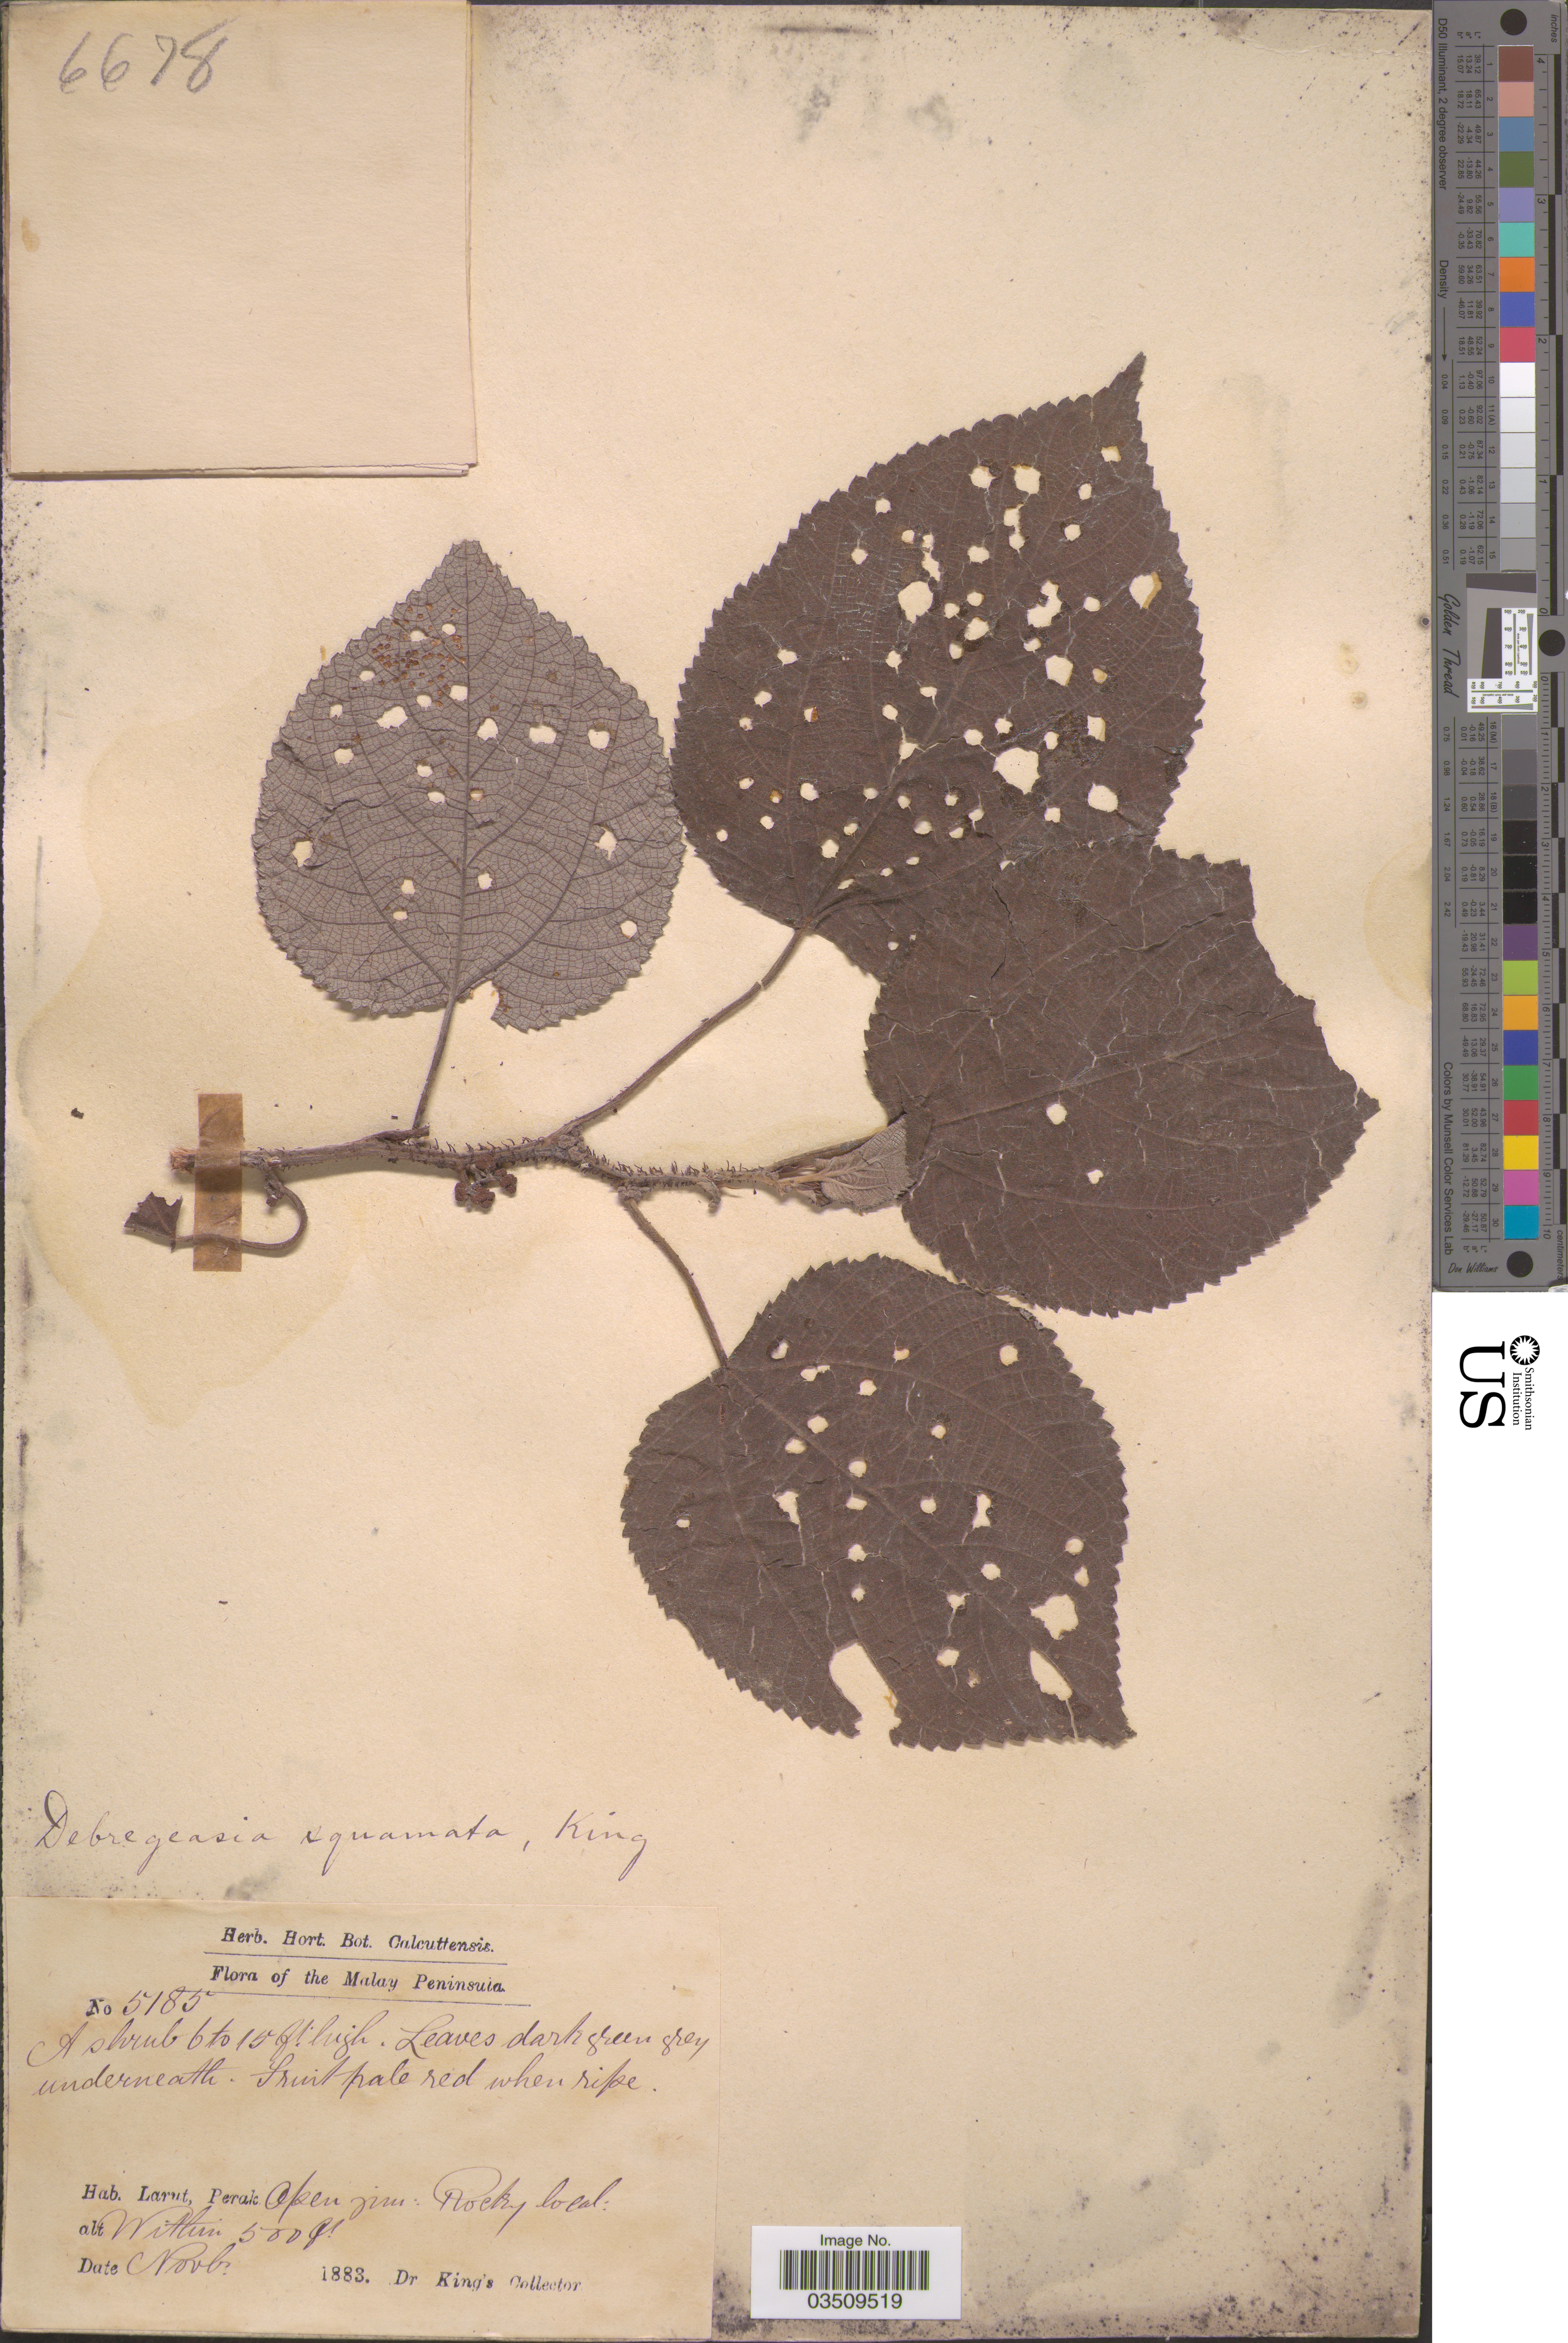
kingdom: Plantae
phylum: Tracheophyta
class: Magnoliopsida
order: Rosales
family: Urticaceae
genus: Debregeasia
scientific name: Debregeasia squamata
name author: King ex Hook. f.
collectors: Dr. King's collector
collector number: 5785*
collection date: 1883-11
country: Malaysia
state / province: Perak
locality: The Malay Peninsula. Larut, Perak.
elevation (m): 152